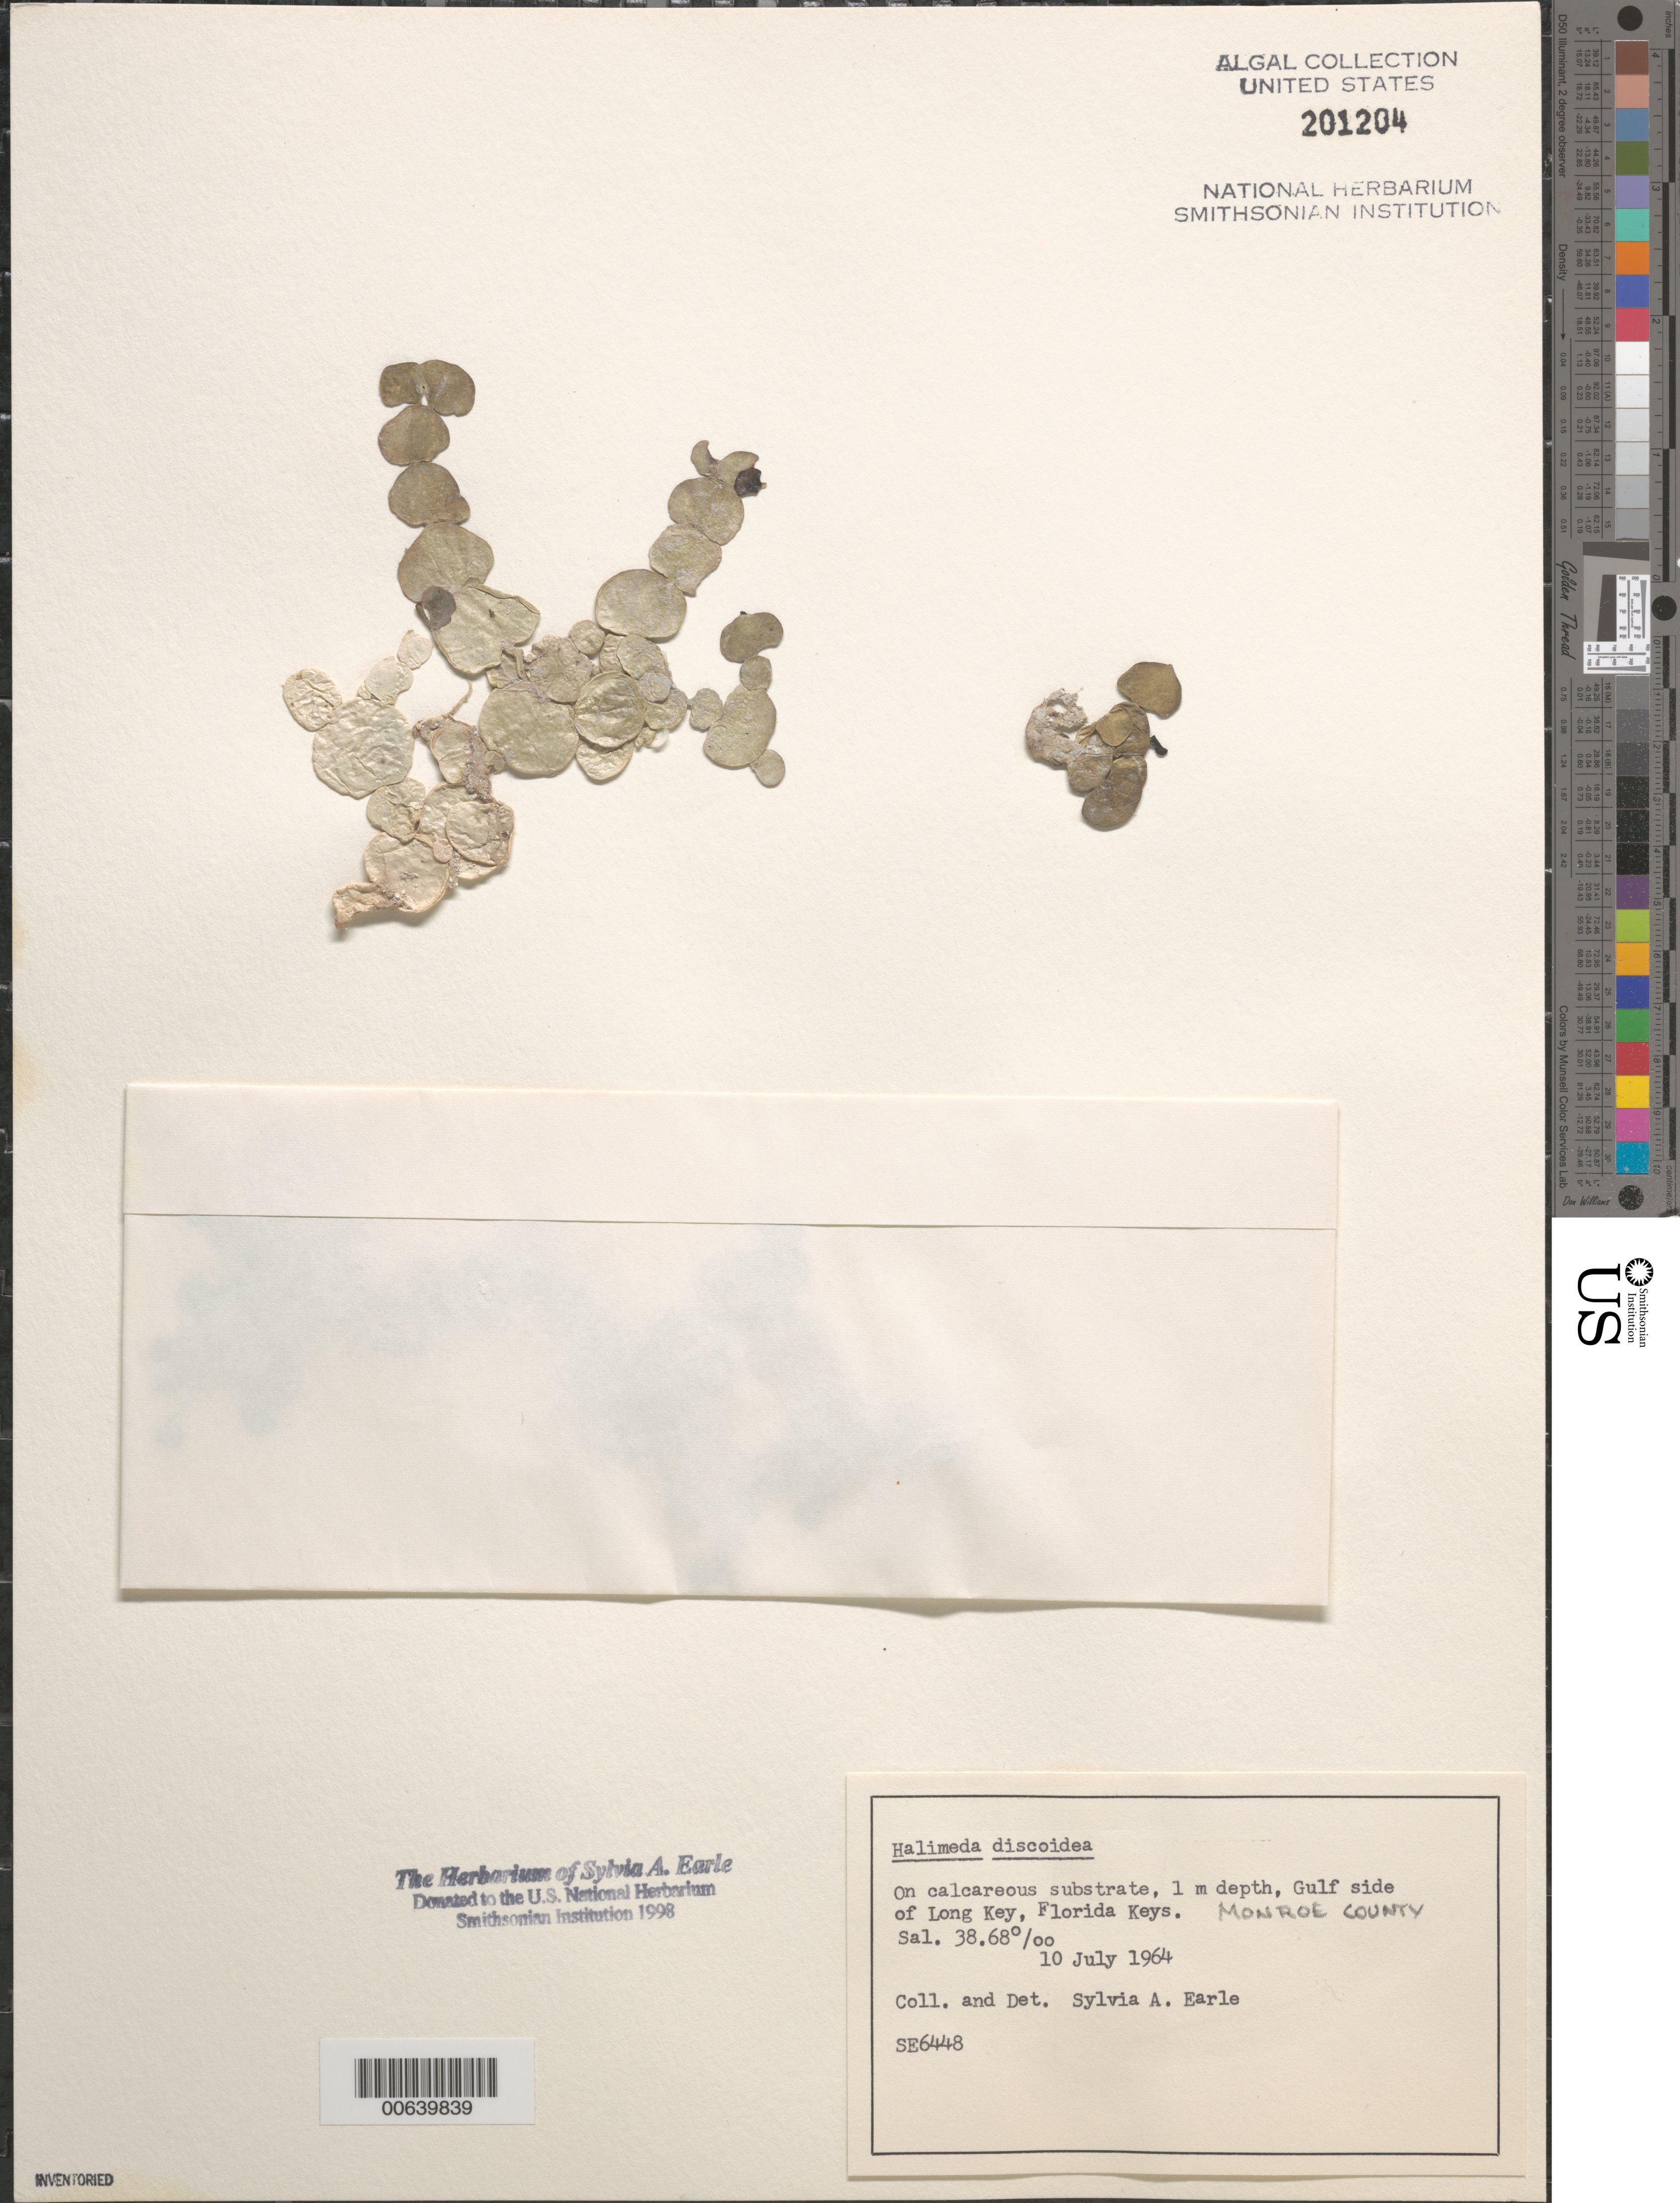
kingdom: Plantae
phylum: Chlorophyta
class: Ulvophyceae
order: Bryopsidales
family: Halimedaceae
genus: Halimeda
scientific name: Halimeda discoidea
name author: Decne.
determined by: Earle, S. A.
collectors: S. A. Earle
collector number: SE 6448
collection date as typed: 10 Jul 1964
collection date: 1964-07-10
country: United States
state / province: Florida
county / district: Monroe County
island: Long Key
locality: Gulf of Mexico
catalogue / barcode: US 201204